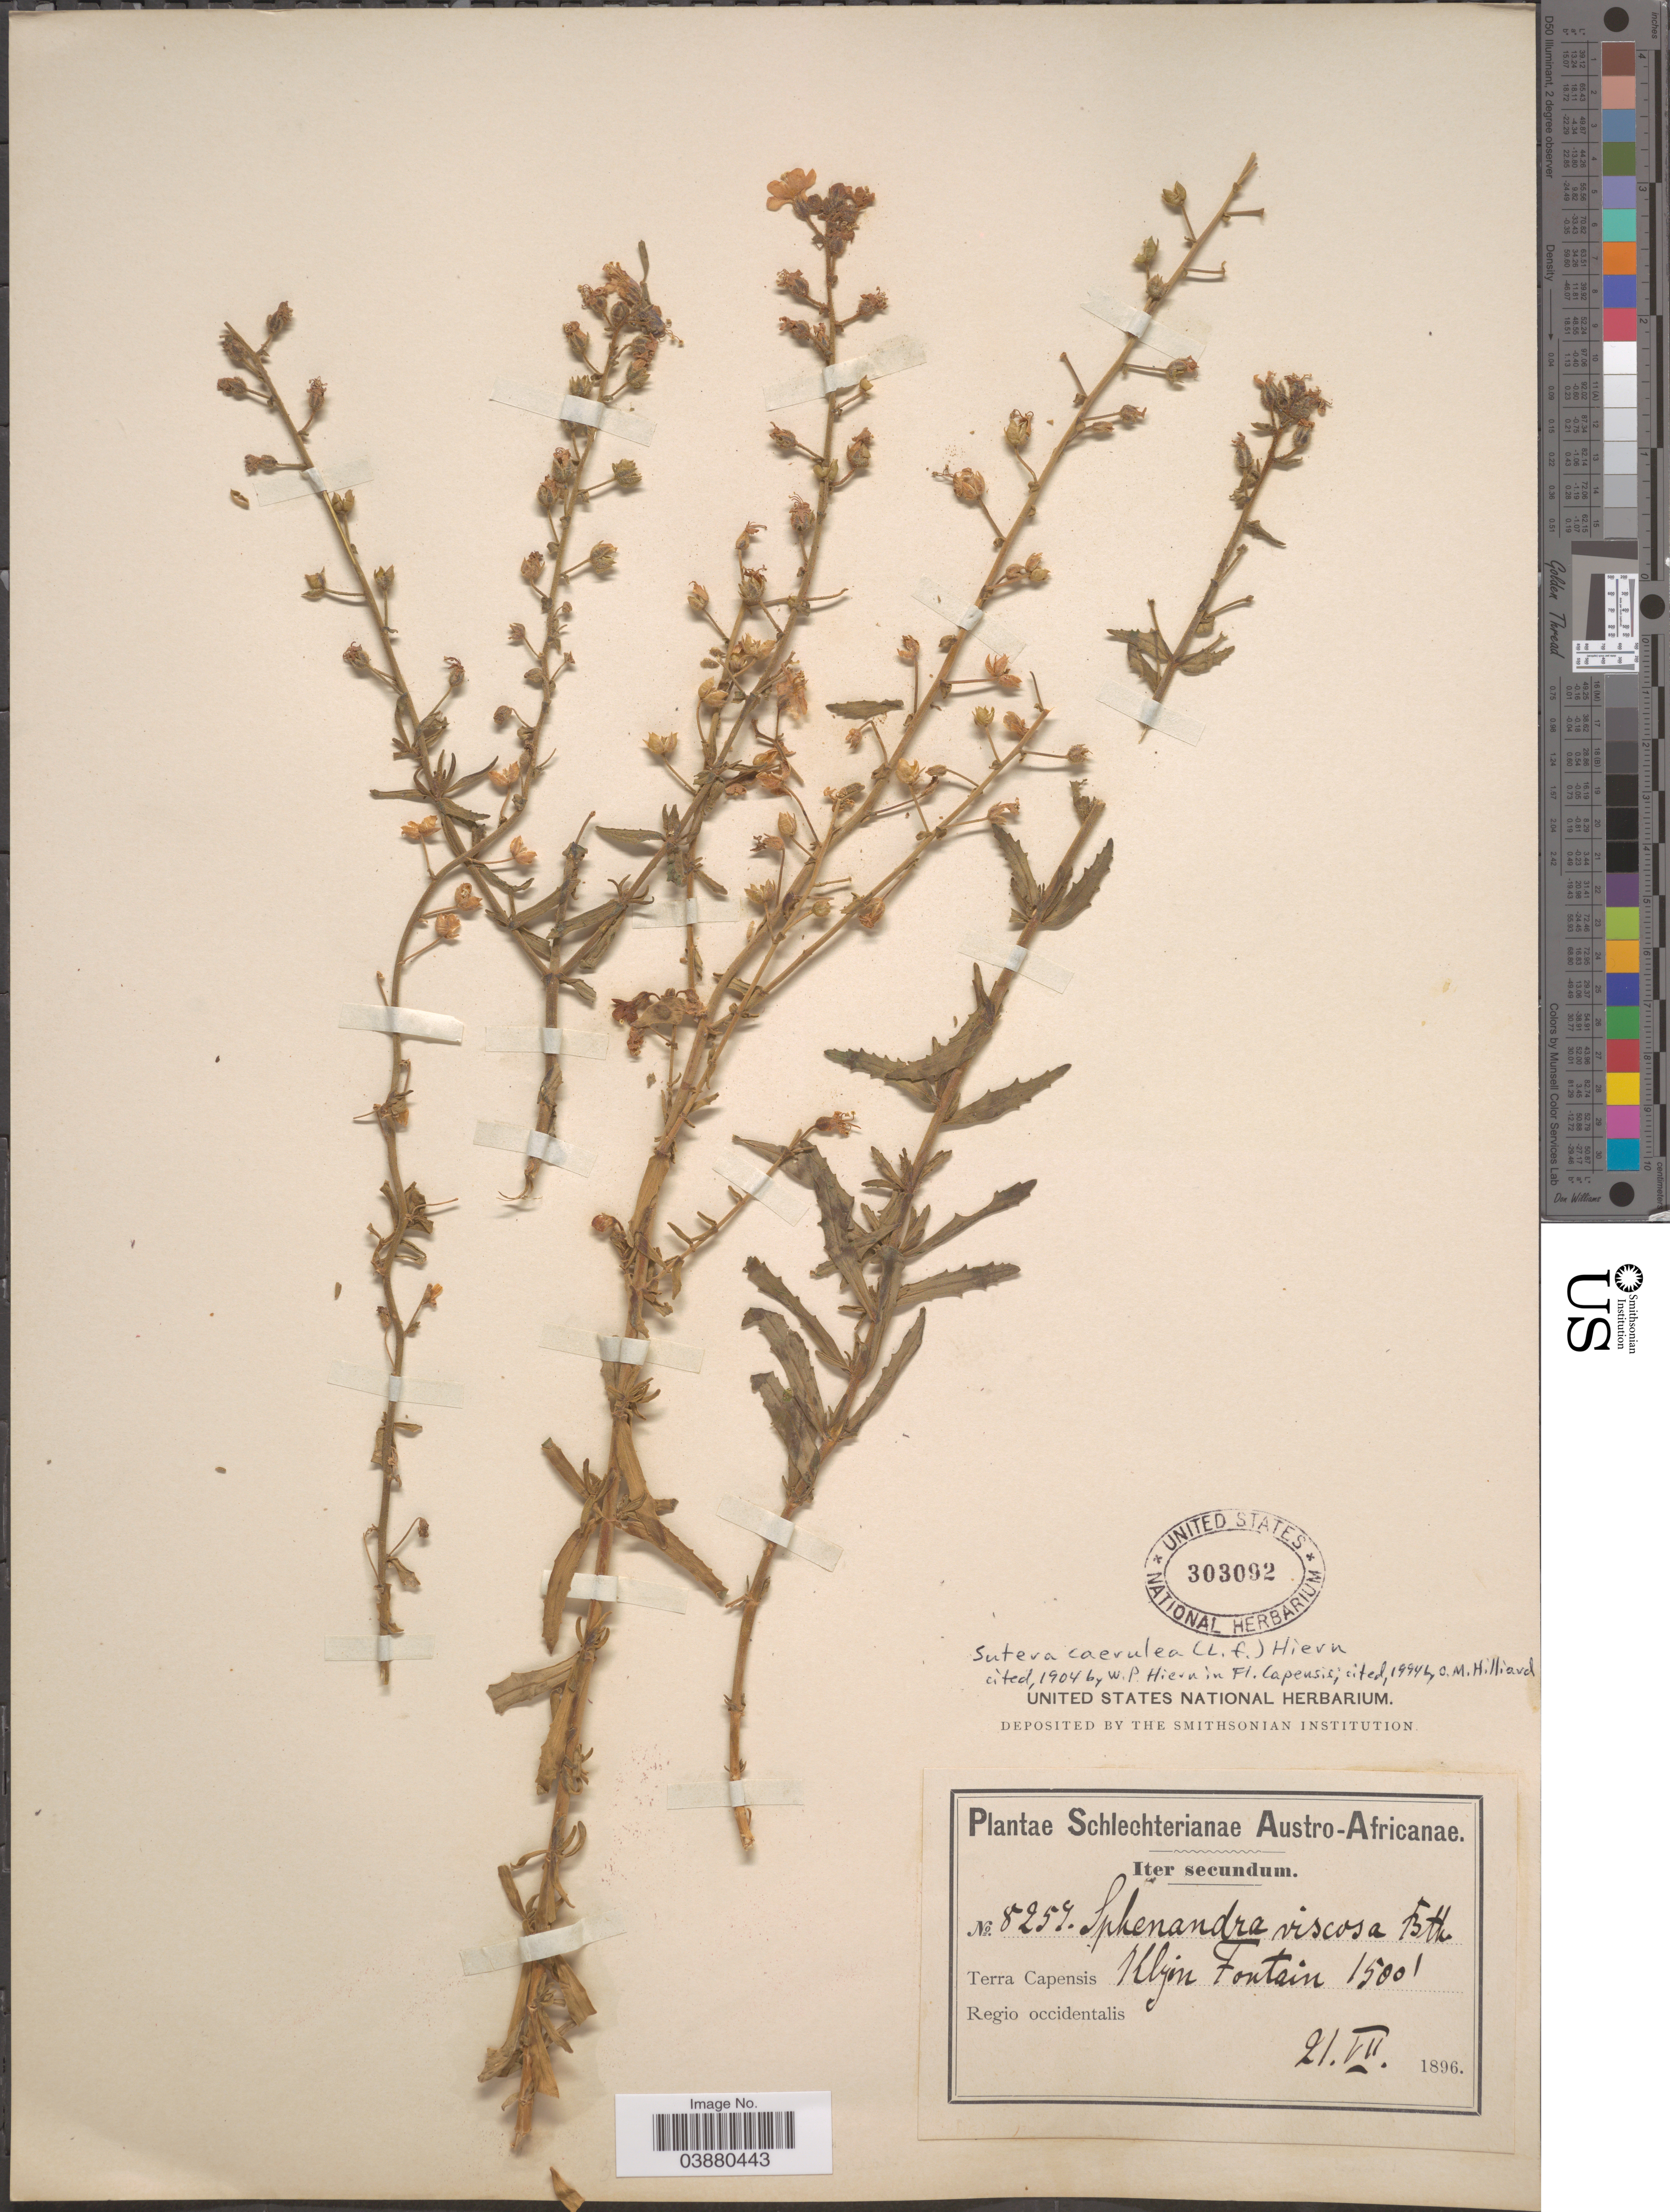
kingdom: Plantae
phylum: Tracheophyta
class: Magnoliopsida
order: Lamiales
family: Scrophulariaceae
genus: Sutera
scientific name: Sutera caerulea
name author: Hiern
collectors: Schlechter, --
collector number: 8257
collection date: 1896-07-21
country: South Africa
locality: Austro-Africanae. Terra Capensis Regio occidentalis, Klyin Fontain [Kleinfontein].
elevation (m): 457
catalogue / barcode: US 303092